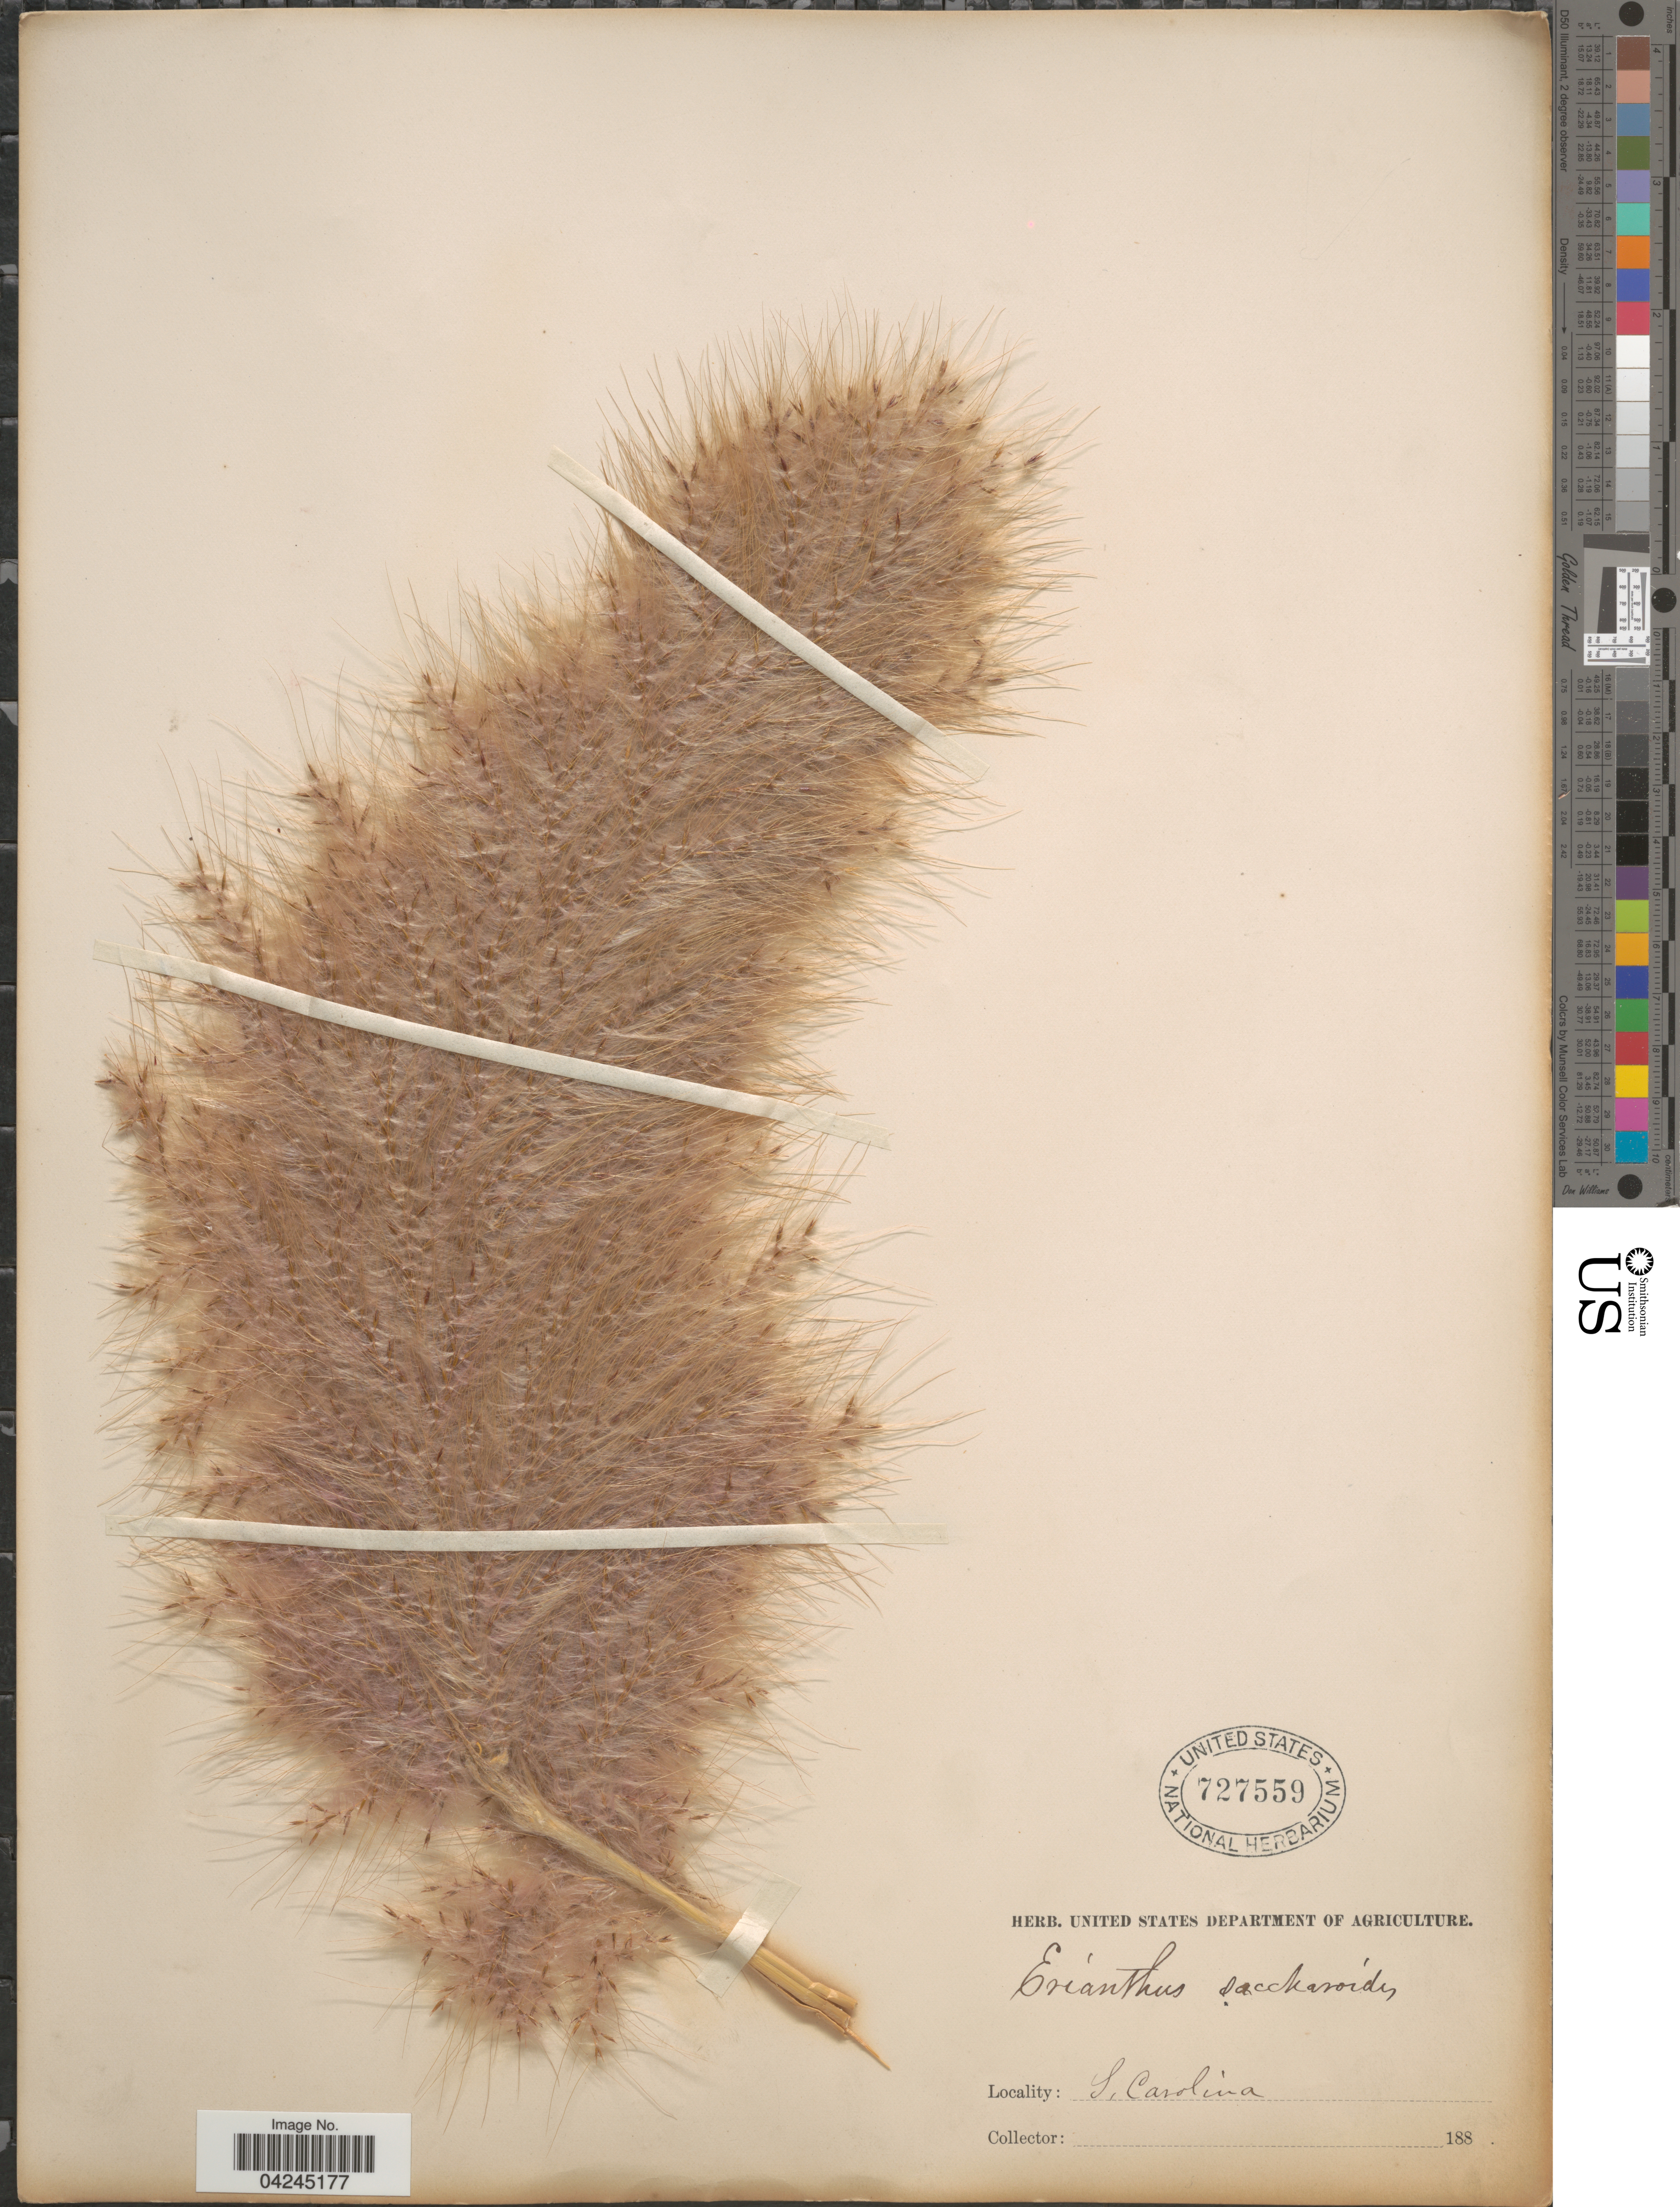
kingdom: Plantae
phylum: Tracheophyta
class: Liliopsida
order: Poales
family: Poaceae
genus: Erianthus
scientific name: Erianthus giganteus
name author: (Walter) P. Beauv.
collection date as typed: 188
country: United States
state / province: South Carolina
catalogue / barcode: US 727559